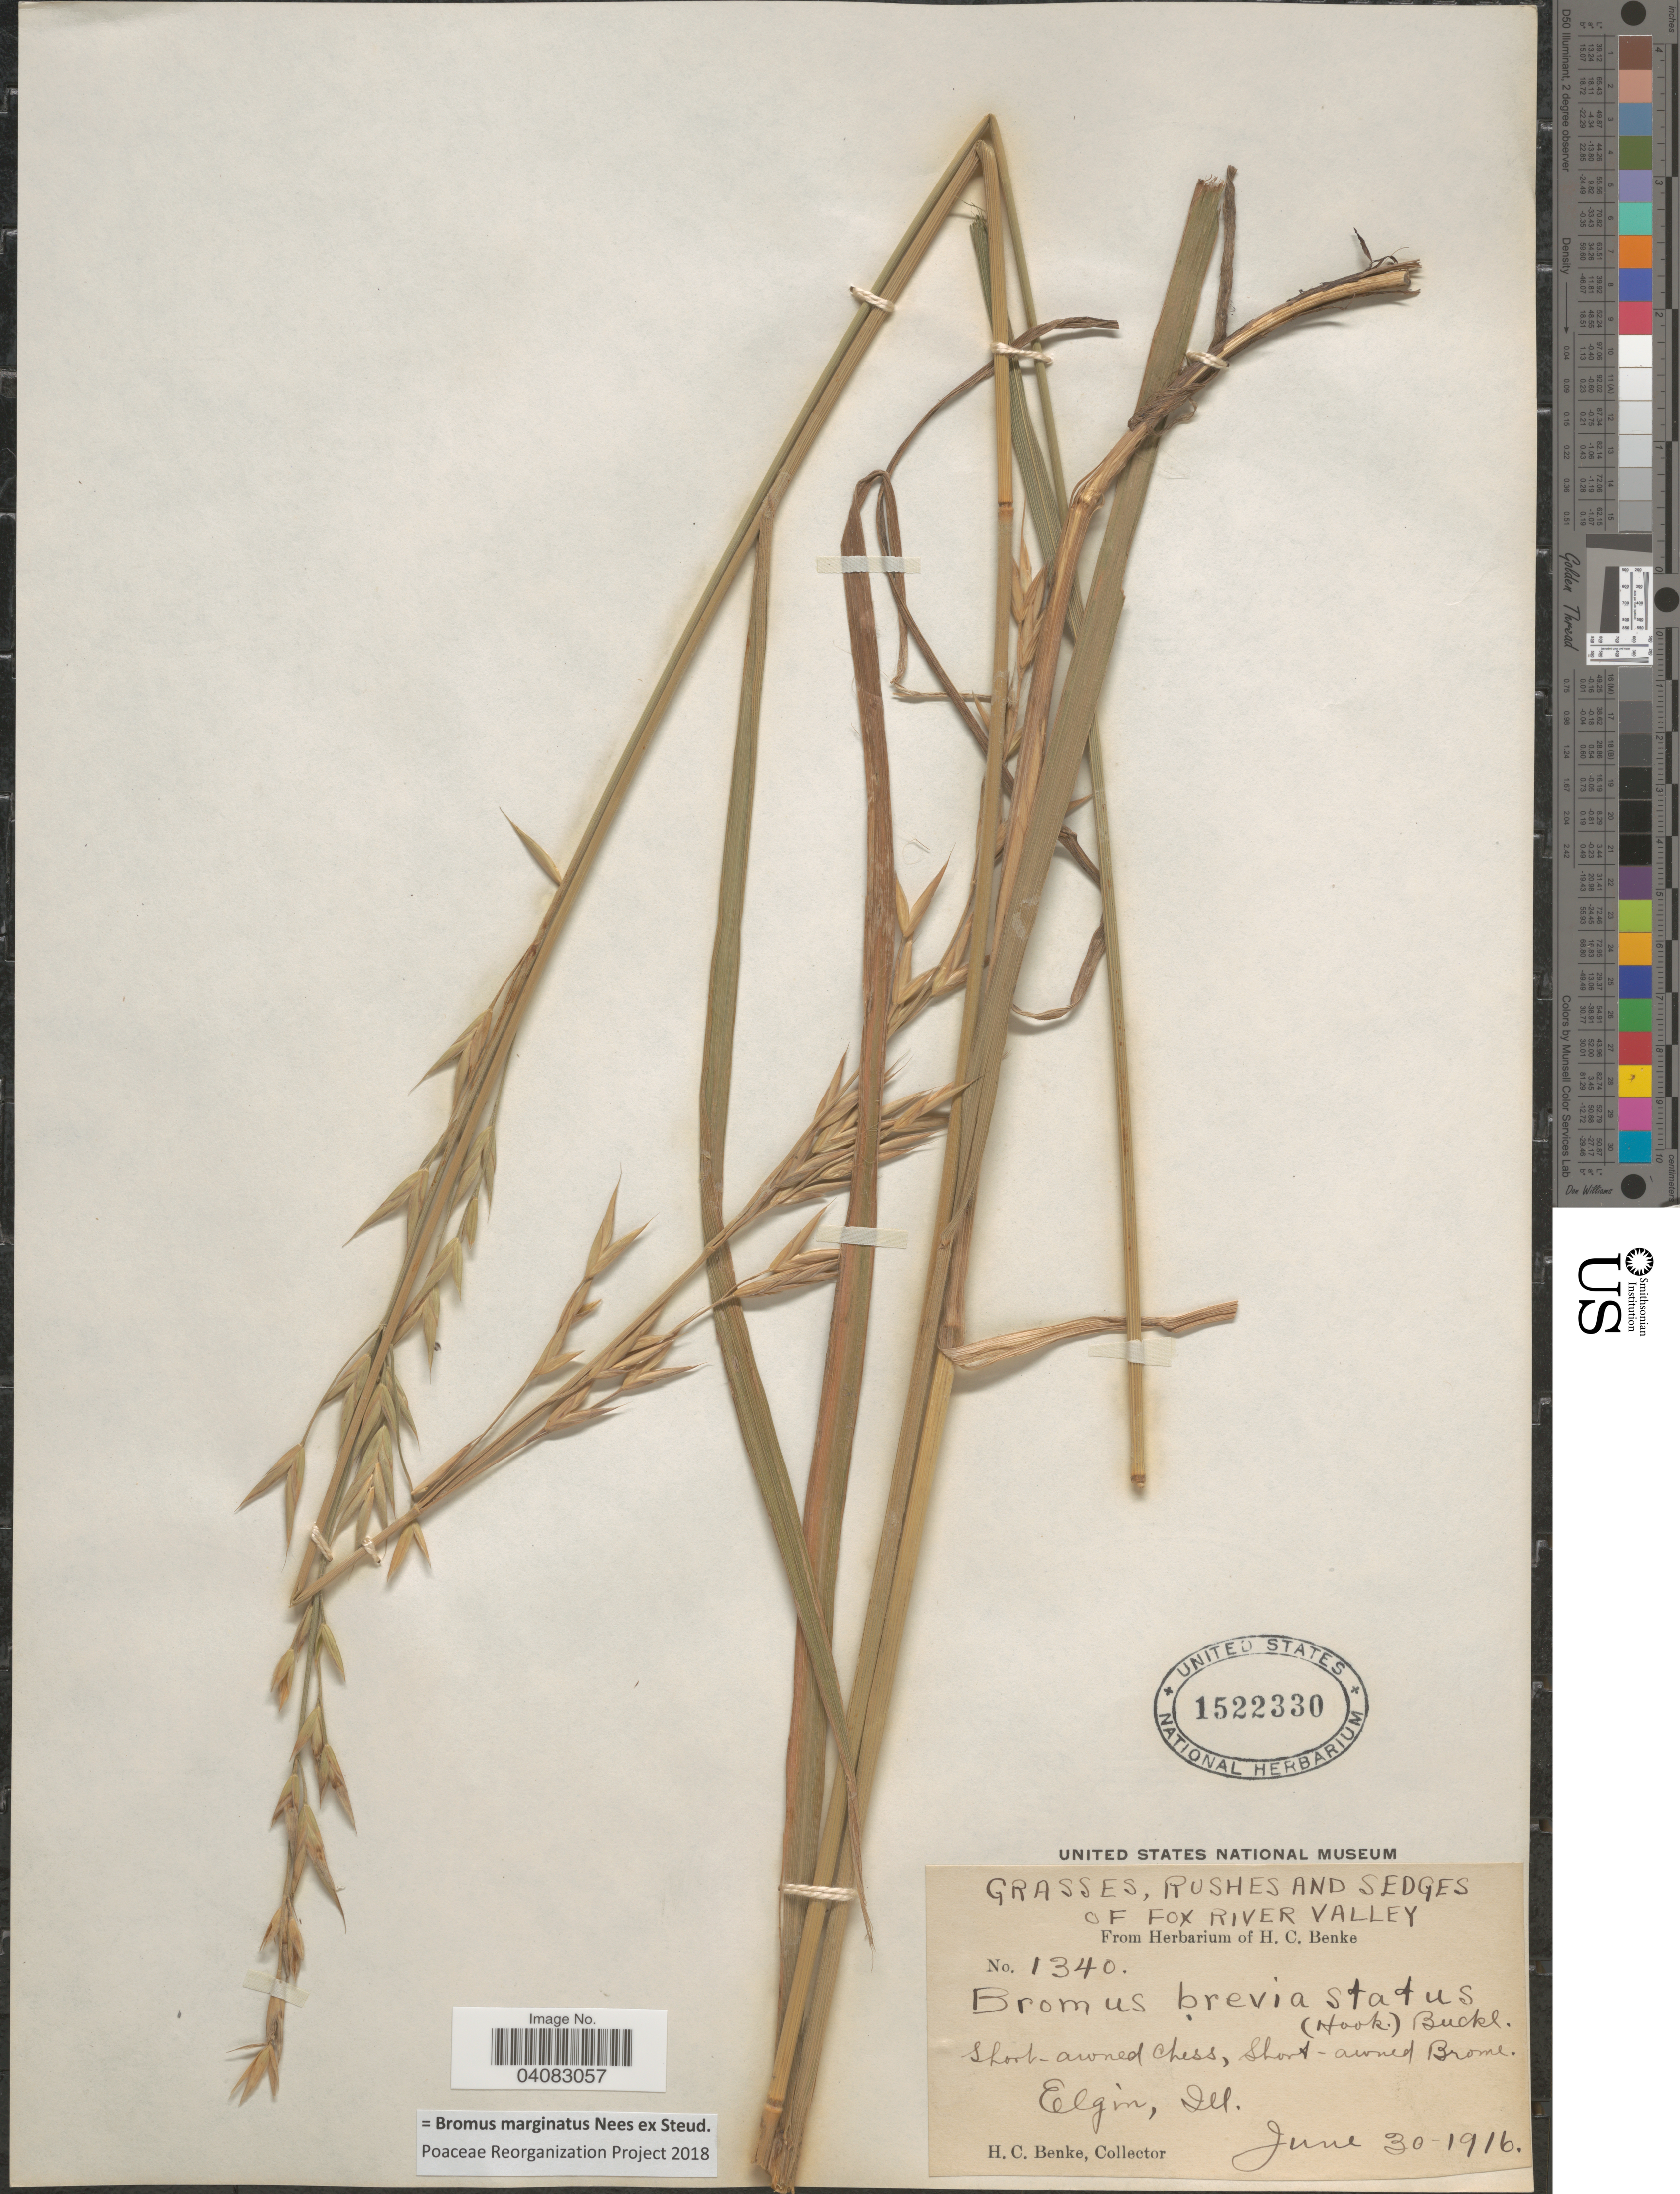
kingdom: Plantae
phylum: Tracheophyta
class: Liliopsida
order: Poales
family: Poaceae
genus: Bromus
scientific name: Bromus marginatus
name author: Nees ex Steud.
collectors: H. Benke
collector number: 1340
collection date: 1916-06-30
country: United States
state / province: Illinois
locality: Rushes and Sedges of Fox River Valley. Elgin.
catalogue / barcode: US 1522330